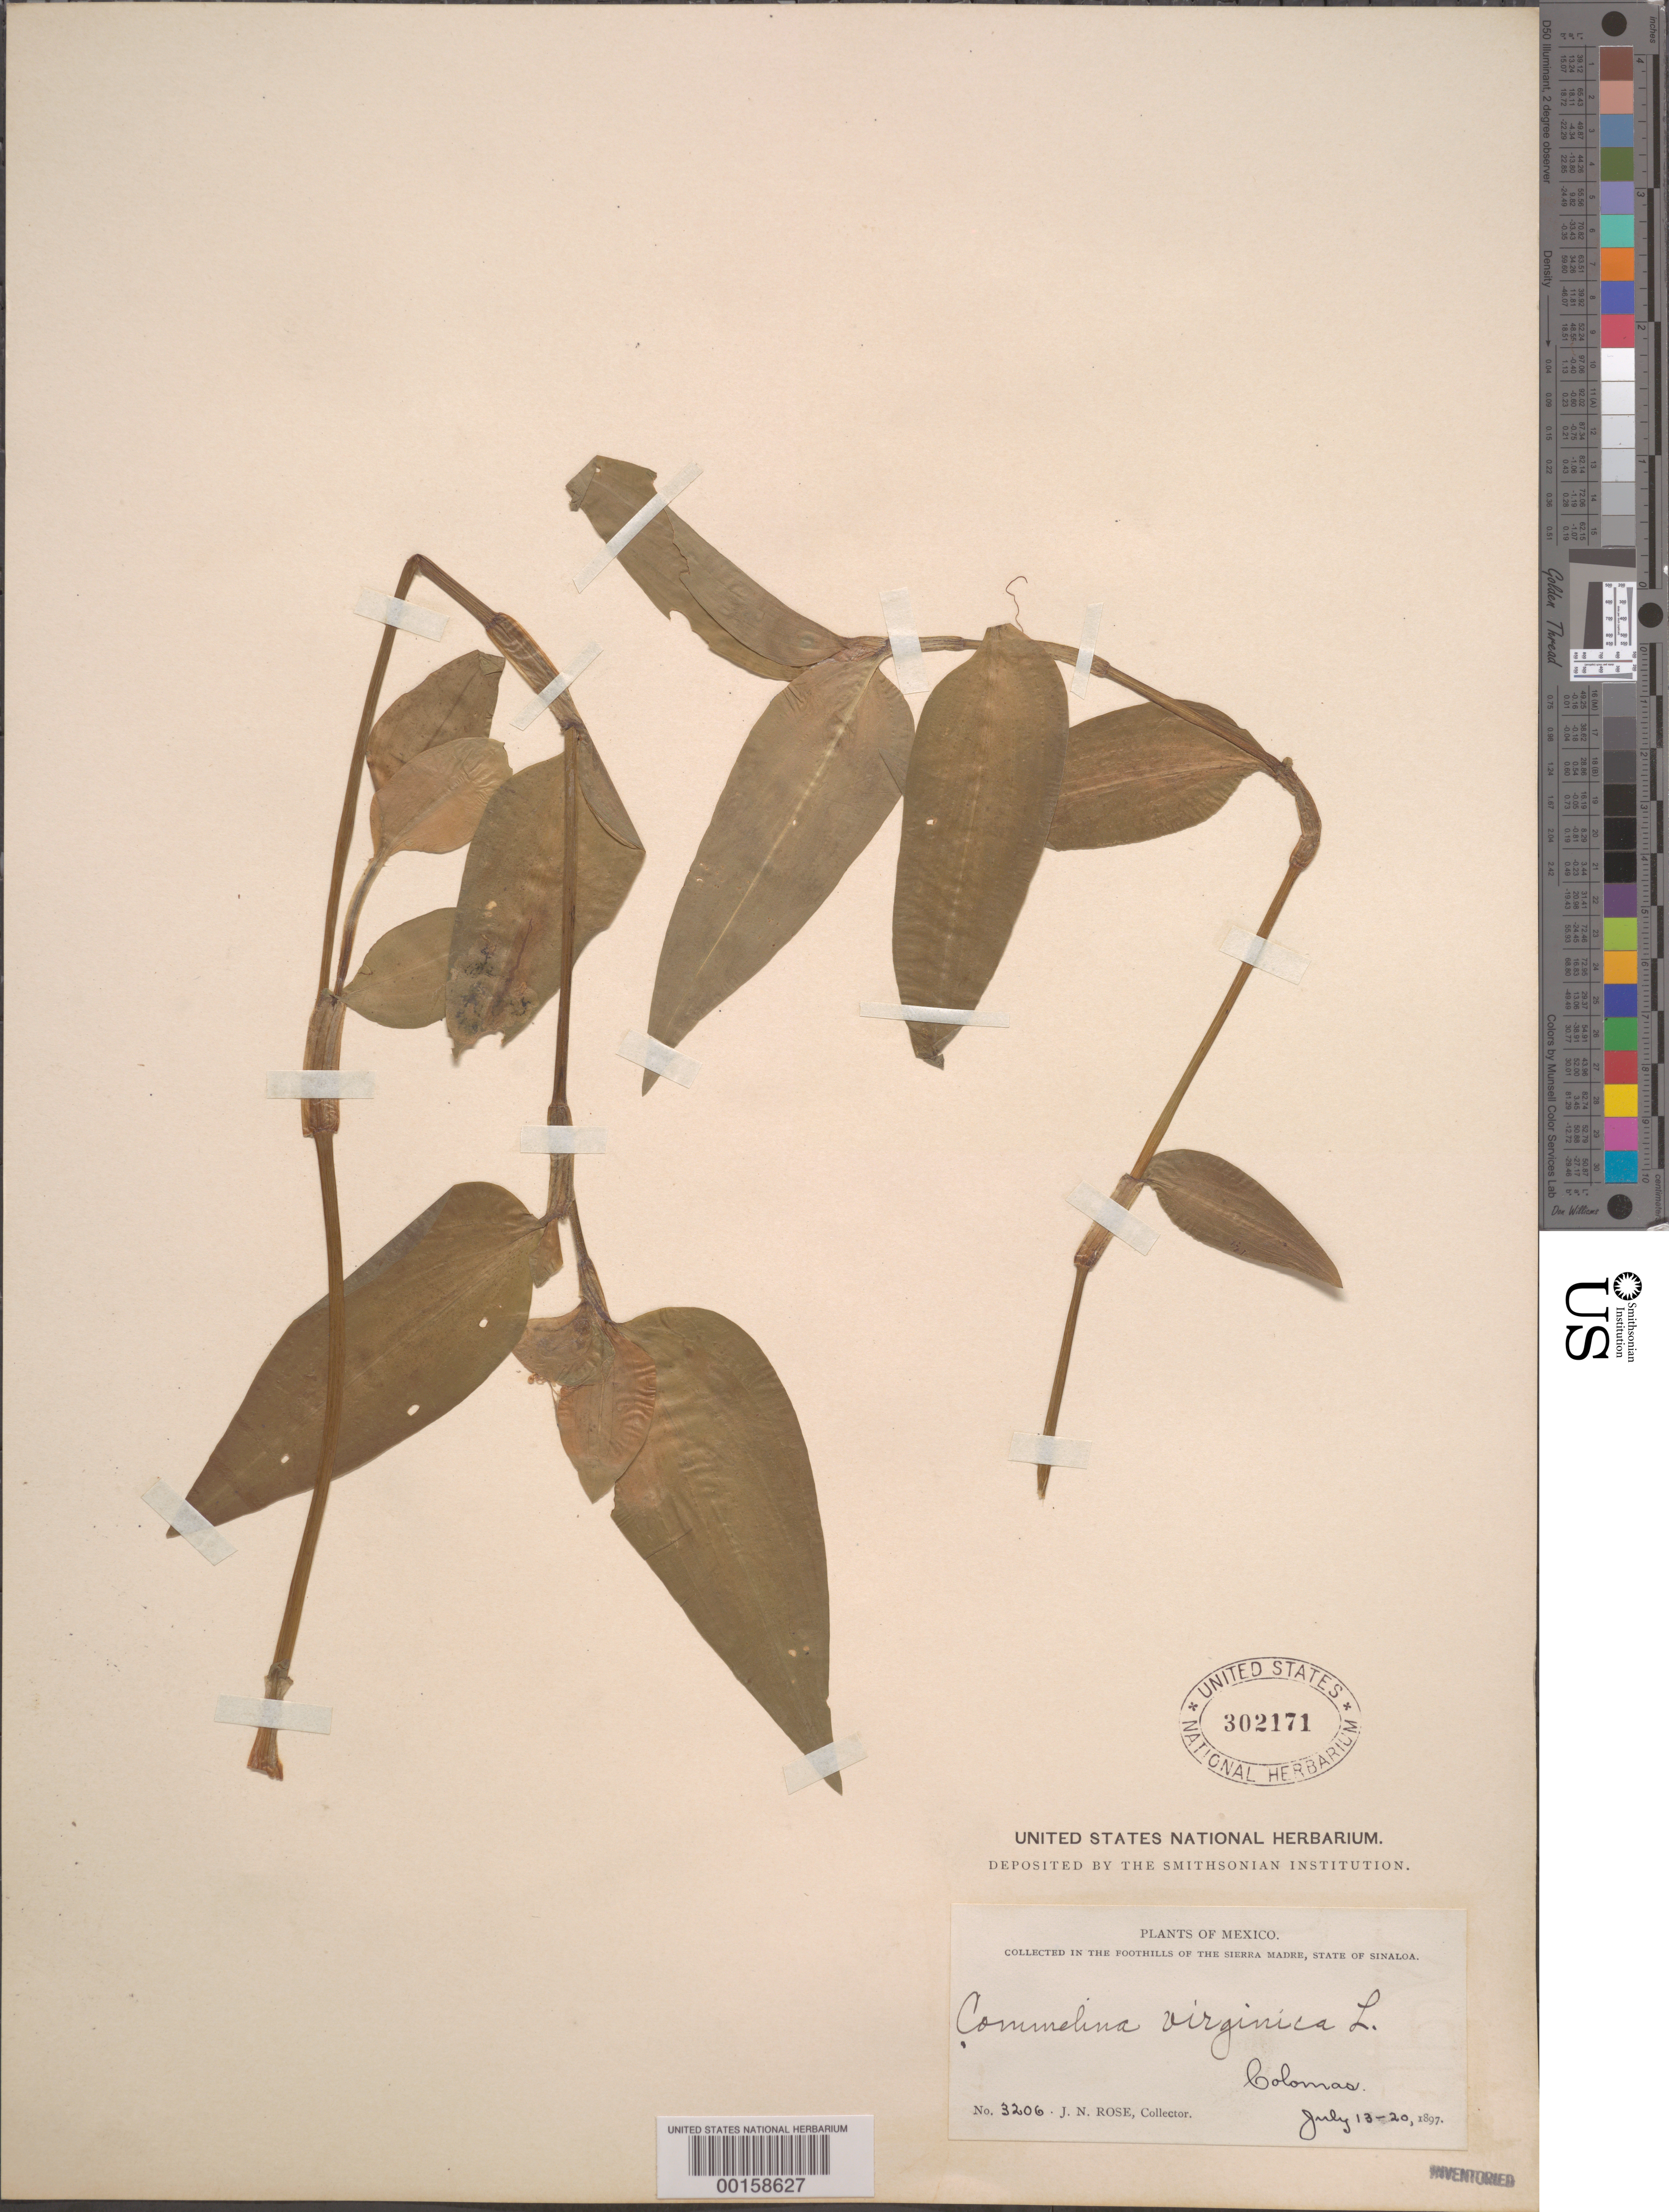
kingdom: Plantae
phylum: Tracheophyta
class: Liliopsida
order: Commelinales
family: Commelinaceae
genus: Commelina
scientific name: Commelina erecta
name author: L.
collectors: J. N. Rose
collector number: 3206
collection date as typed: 13 Jul 1897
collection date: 1897-07-13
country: Mexico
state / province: Sinaloa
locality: Colomas; foothills of Sierra Madre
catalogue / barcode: US 302171